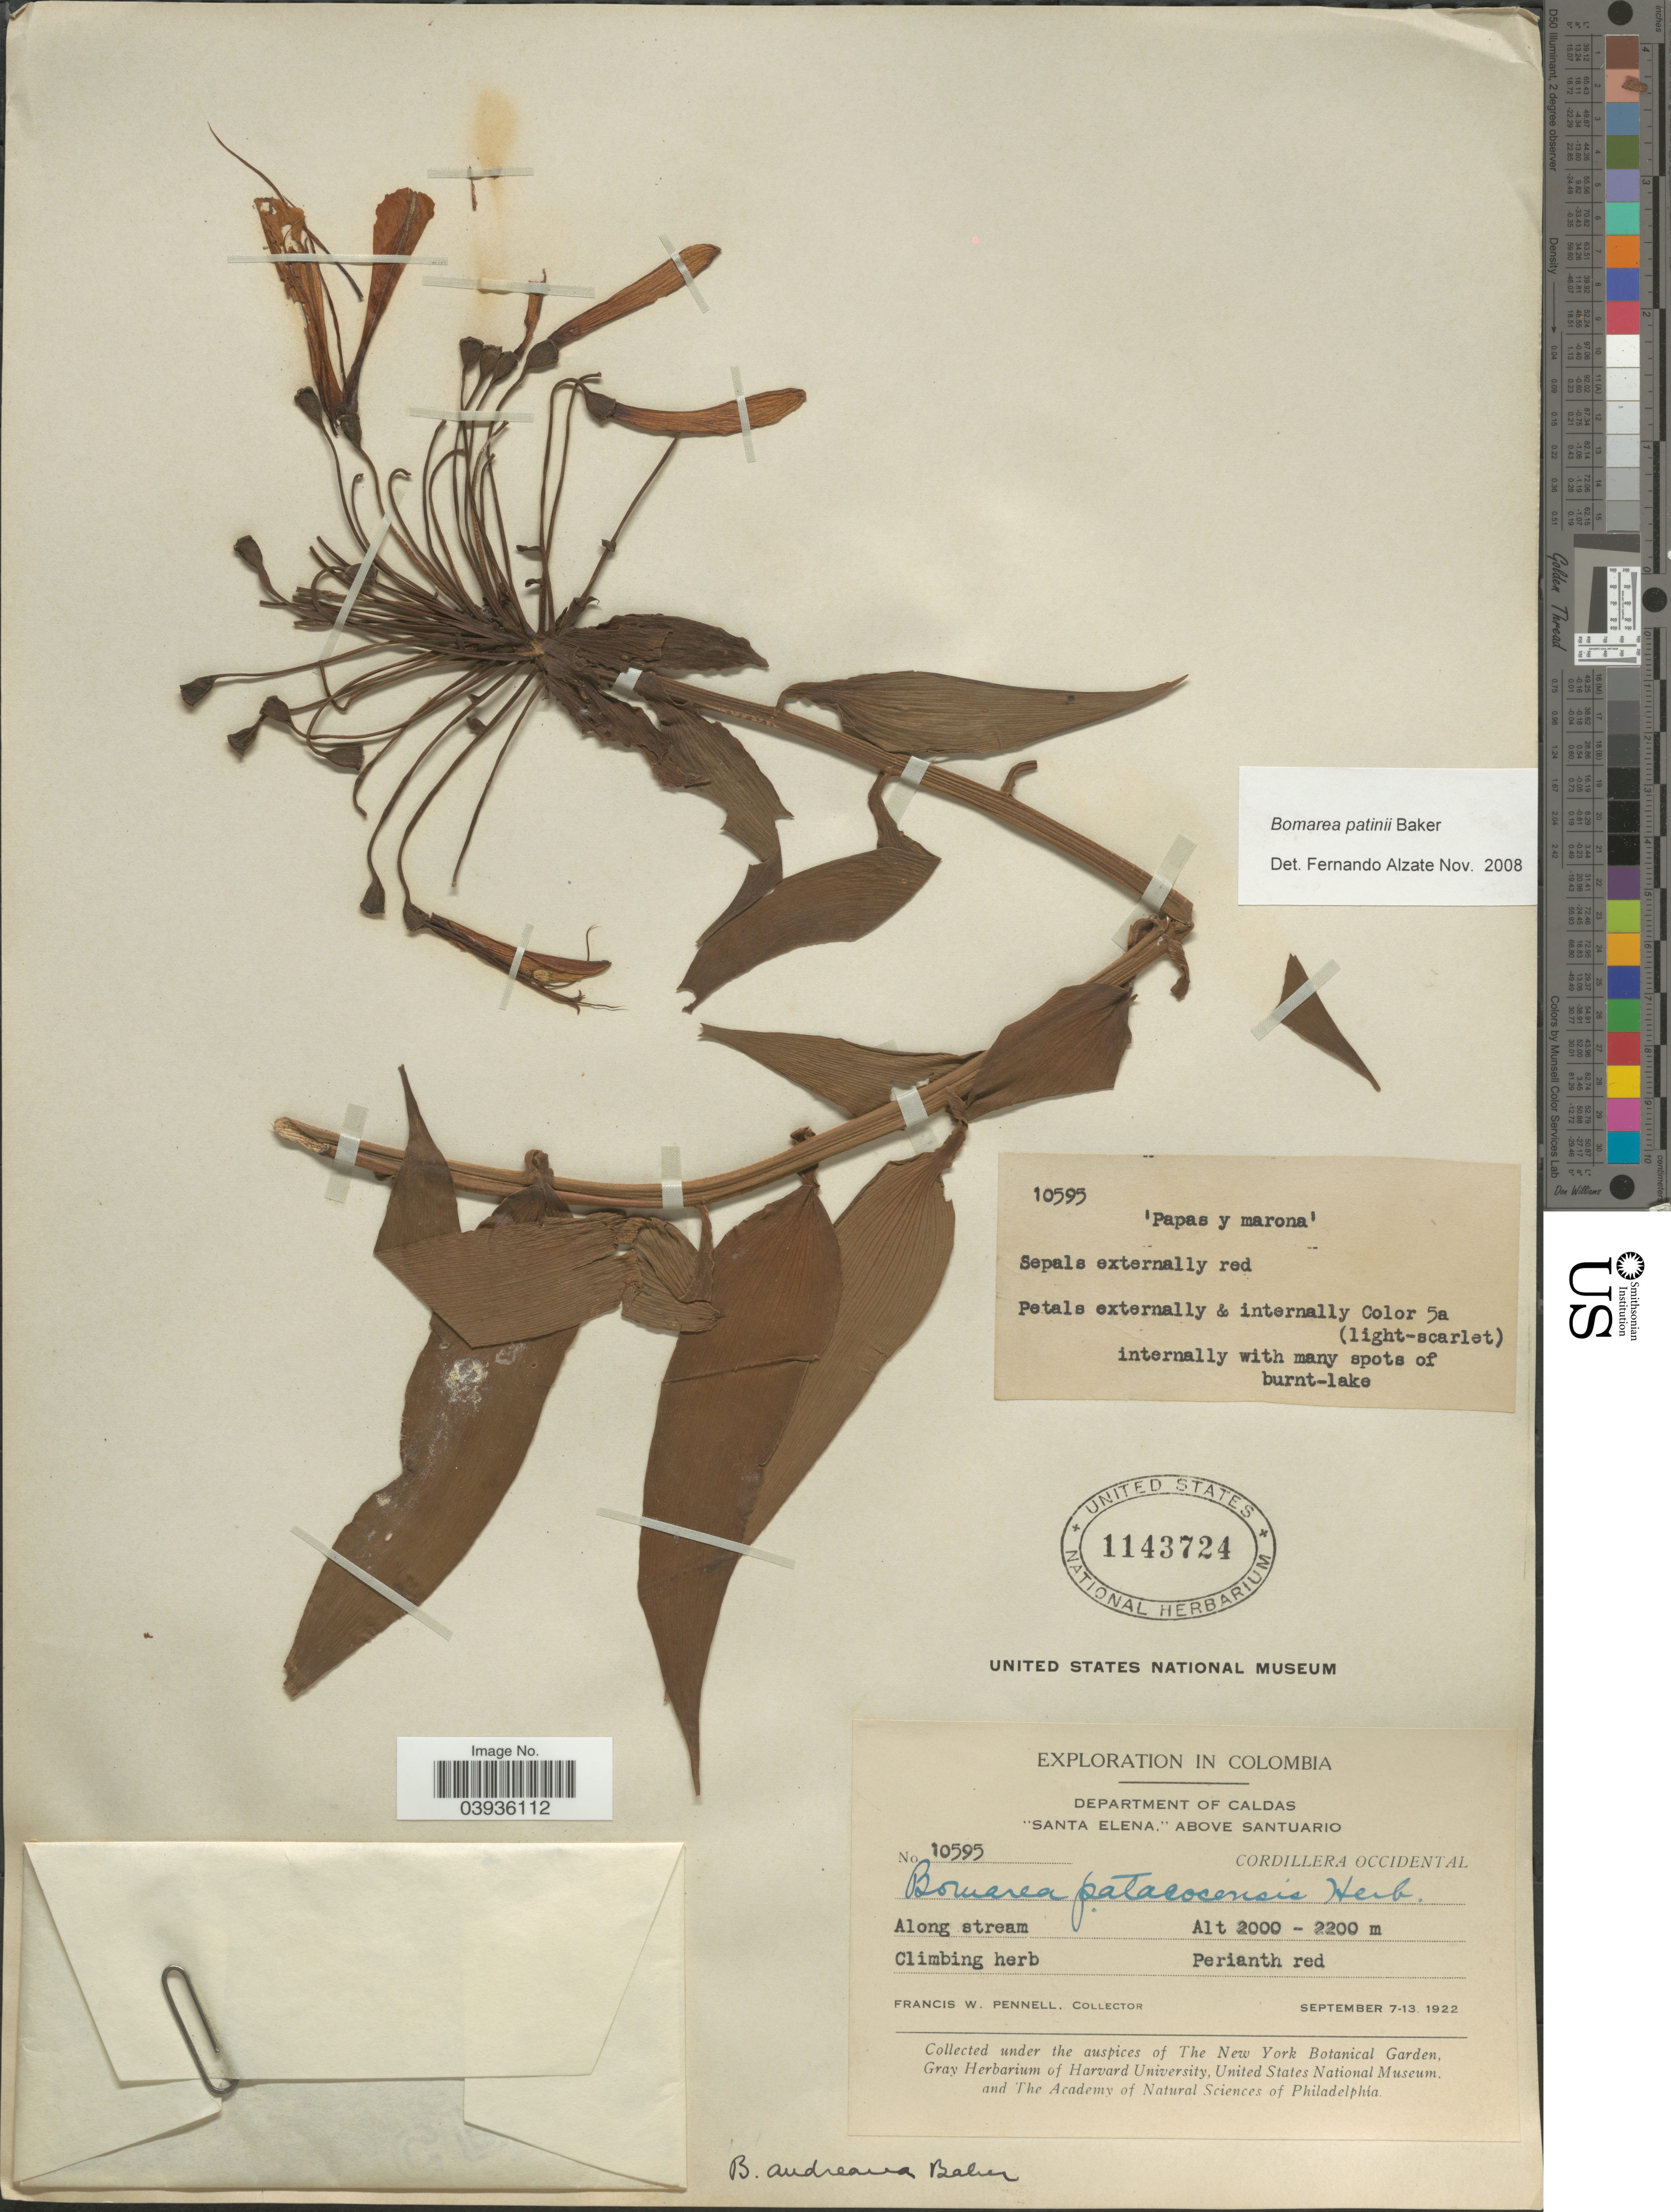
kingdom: Plantae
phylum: Tracheophyta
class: Liliopsida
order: Liliales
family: Alstroemeriaceae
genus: Bomarea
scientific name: Bomarea patinii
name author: Baker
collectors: F. W. Pennell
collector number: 10595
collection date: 1922-09-07/1922-09-13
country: Colombia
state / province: Caldas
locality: Department of Caldas. "Santa Elena," above Santuario. Cordillera Occidental.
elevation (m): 2000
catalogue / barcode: US 1143724